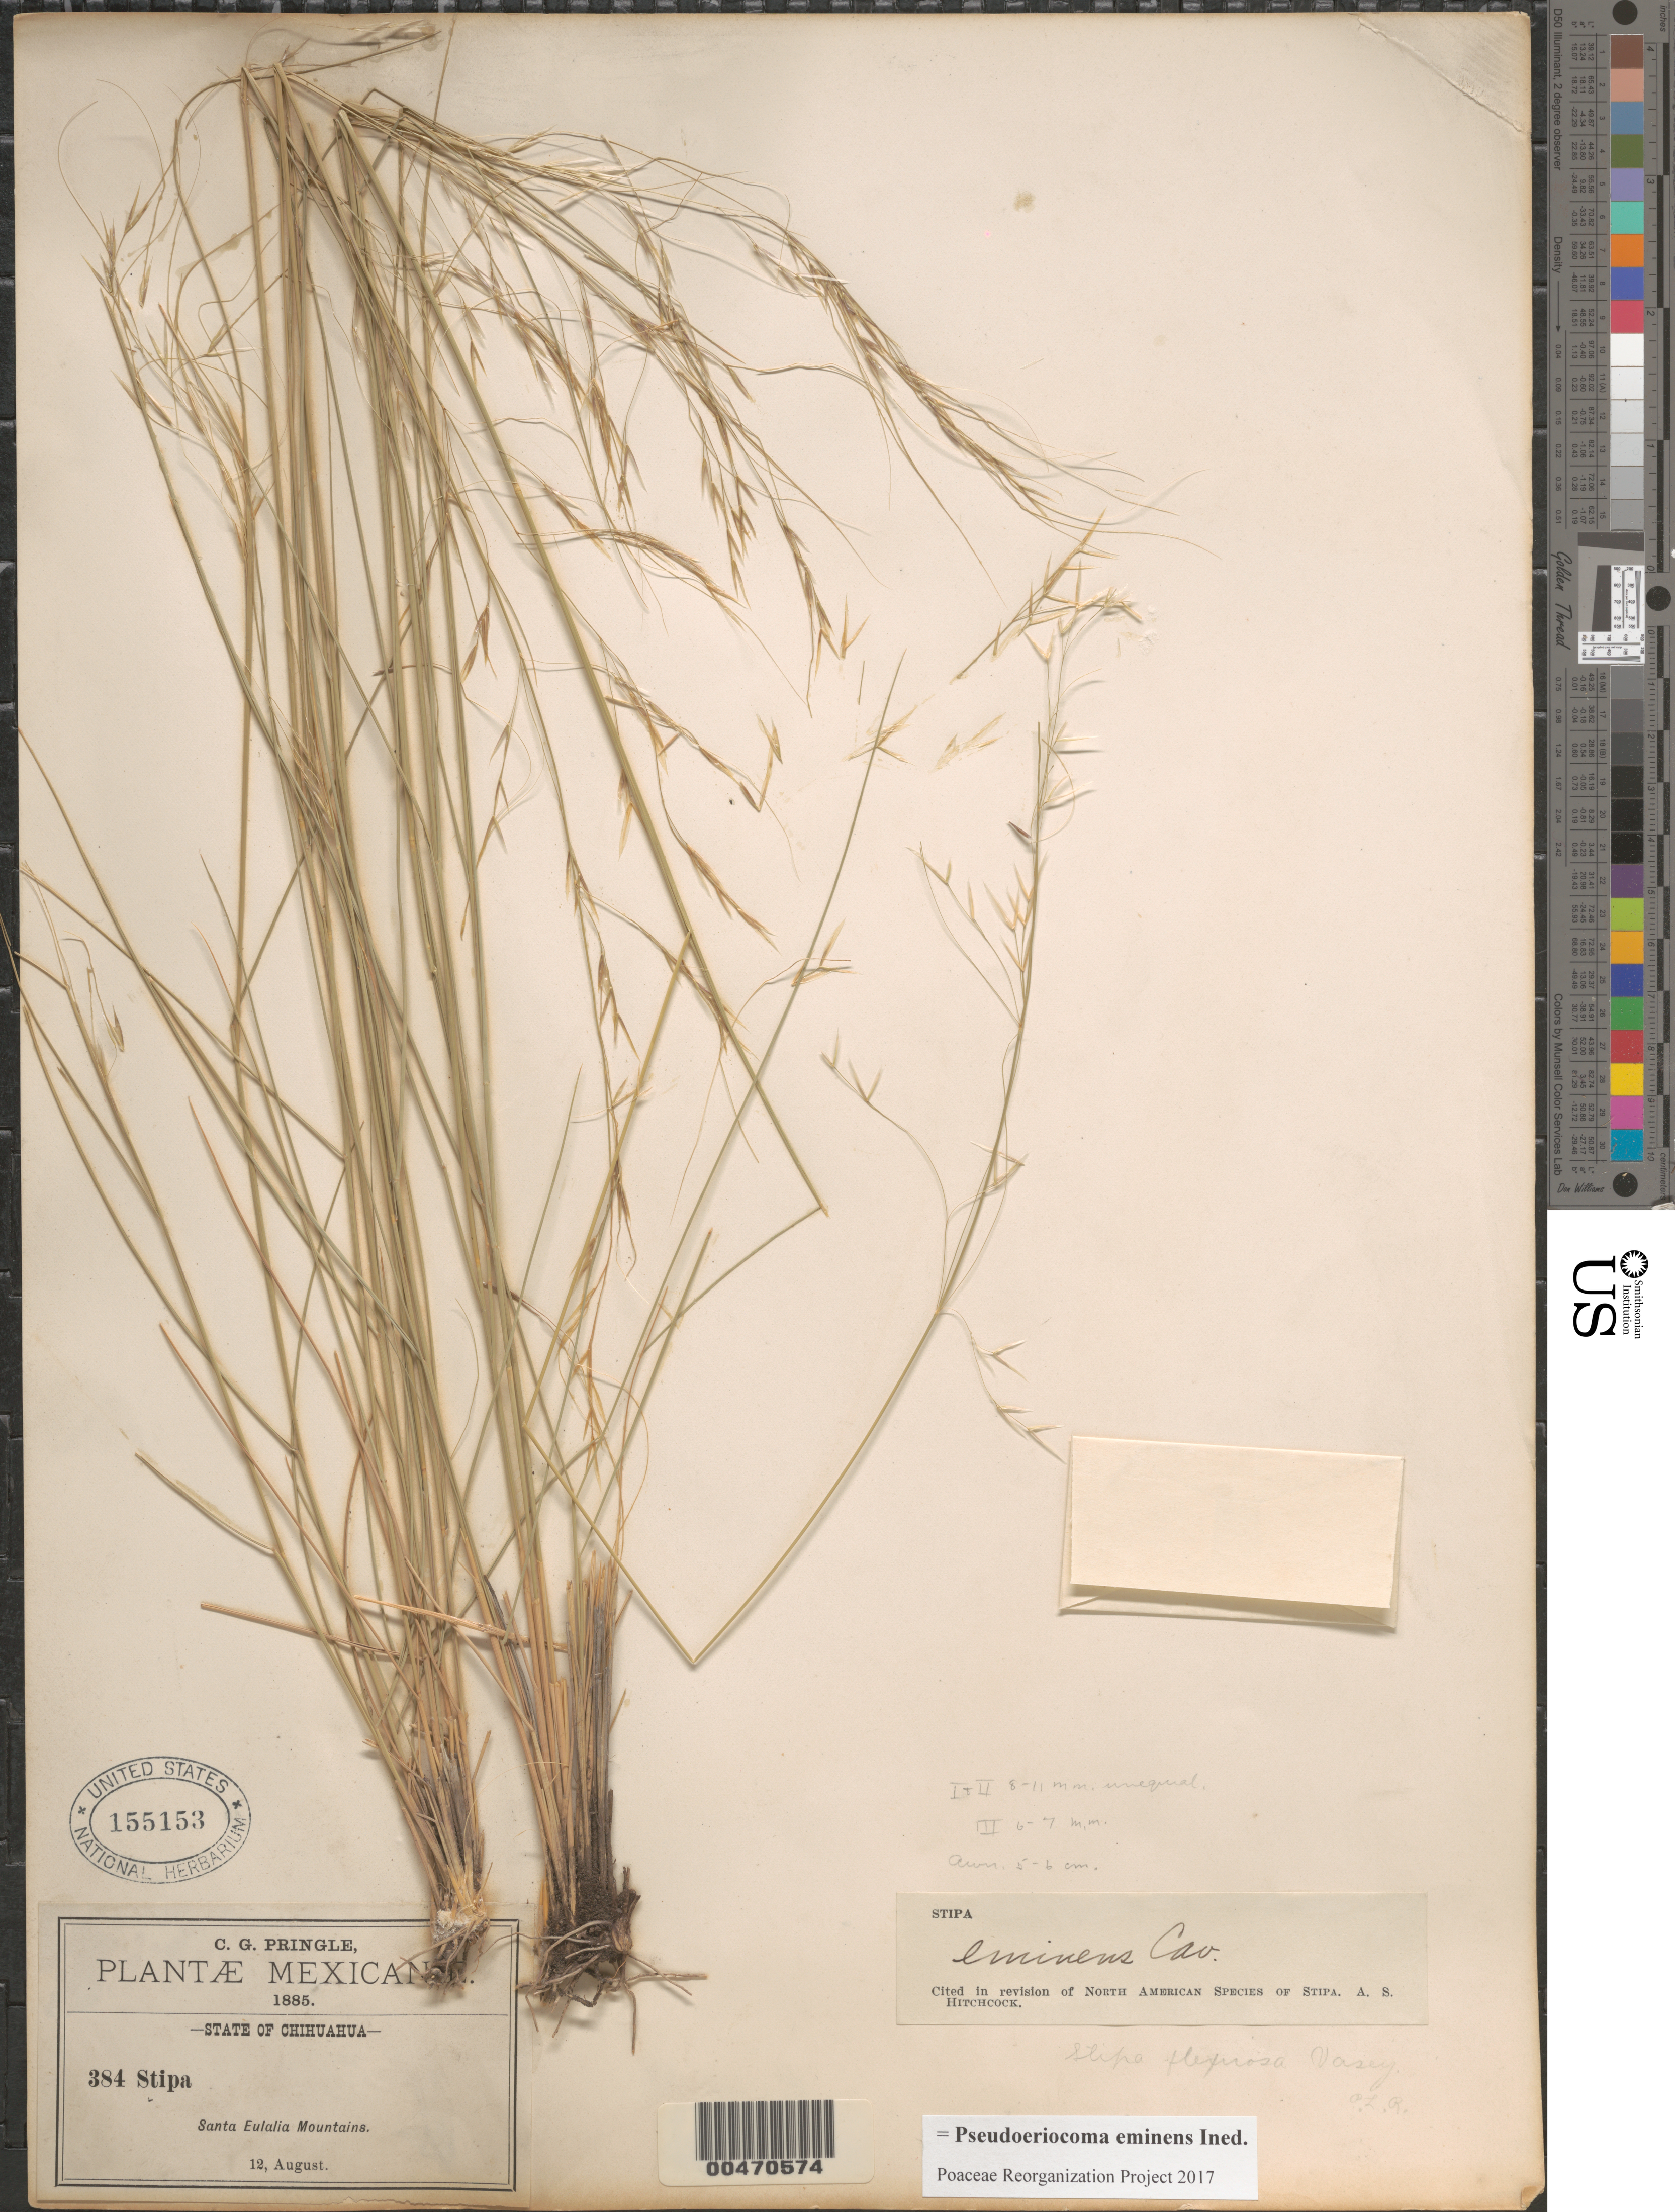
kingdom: Plantae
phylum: Tracheophyta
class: Liliopsida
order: Poales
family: Poaceae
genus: Pseudoeriocoma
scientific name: Pseudoeriocoma eminens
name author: (Cav.) Romasch.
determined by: Poaceae Reorganization Project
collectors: C. G. Pringle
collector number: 384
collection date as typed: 12 Aug 1885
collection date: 1885-08-12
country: Mexico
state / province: Chihuahua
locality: Santa Eulalia Mts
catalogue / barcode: US 155153